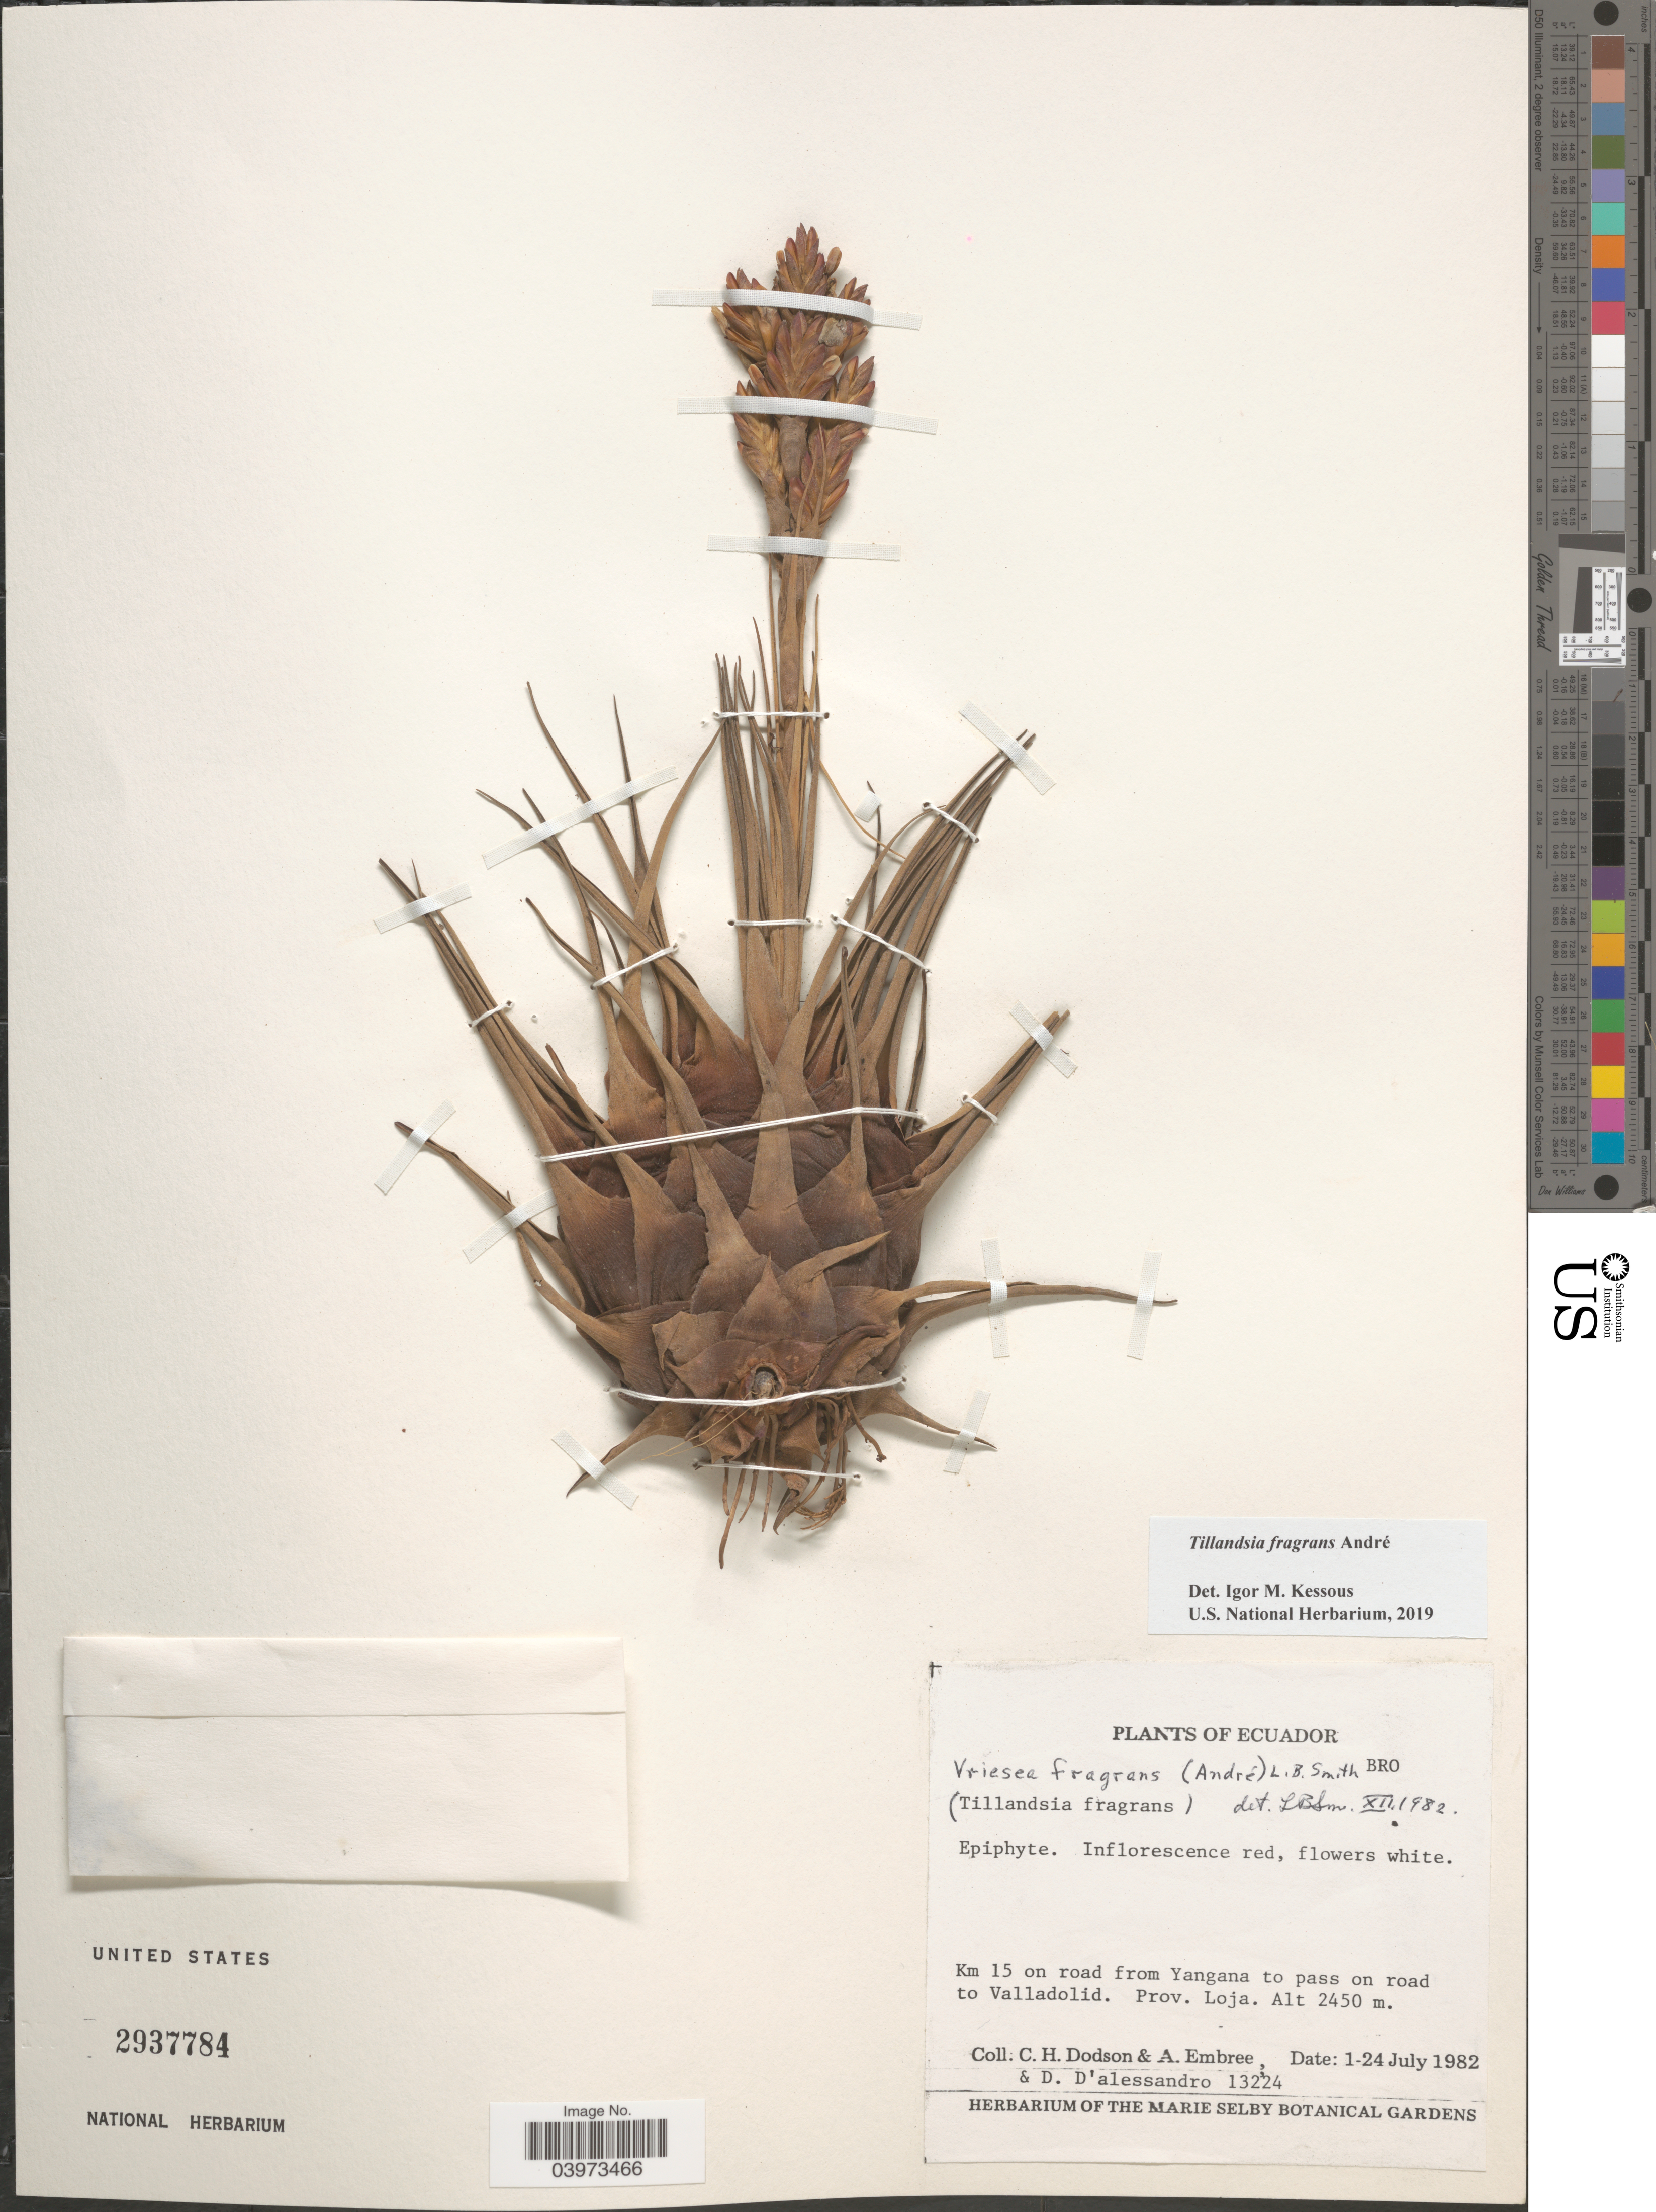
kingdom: Plantae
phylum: Tracheophyta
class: Liliopsida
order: Poales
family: Bromeliaceae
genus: Tillandsia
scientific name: Tillandsia fragrans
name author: André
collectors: C. H. Dodson, A. Embree & D. D'alessandro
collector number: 13224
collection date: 1982-07-01/1982-07-24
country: Ecuador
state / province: Loja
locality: Km 15 on road from Yangana to pass on road to Valladolid.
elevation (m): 2450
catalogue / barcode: US 2937784